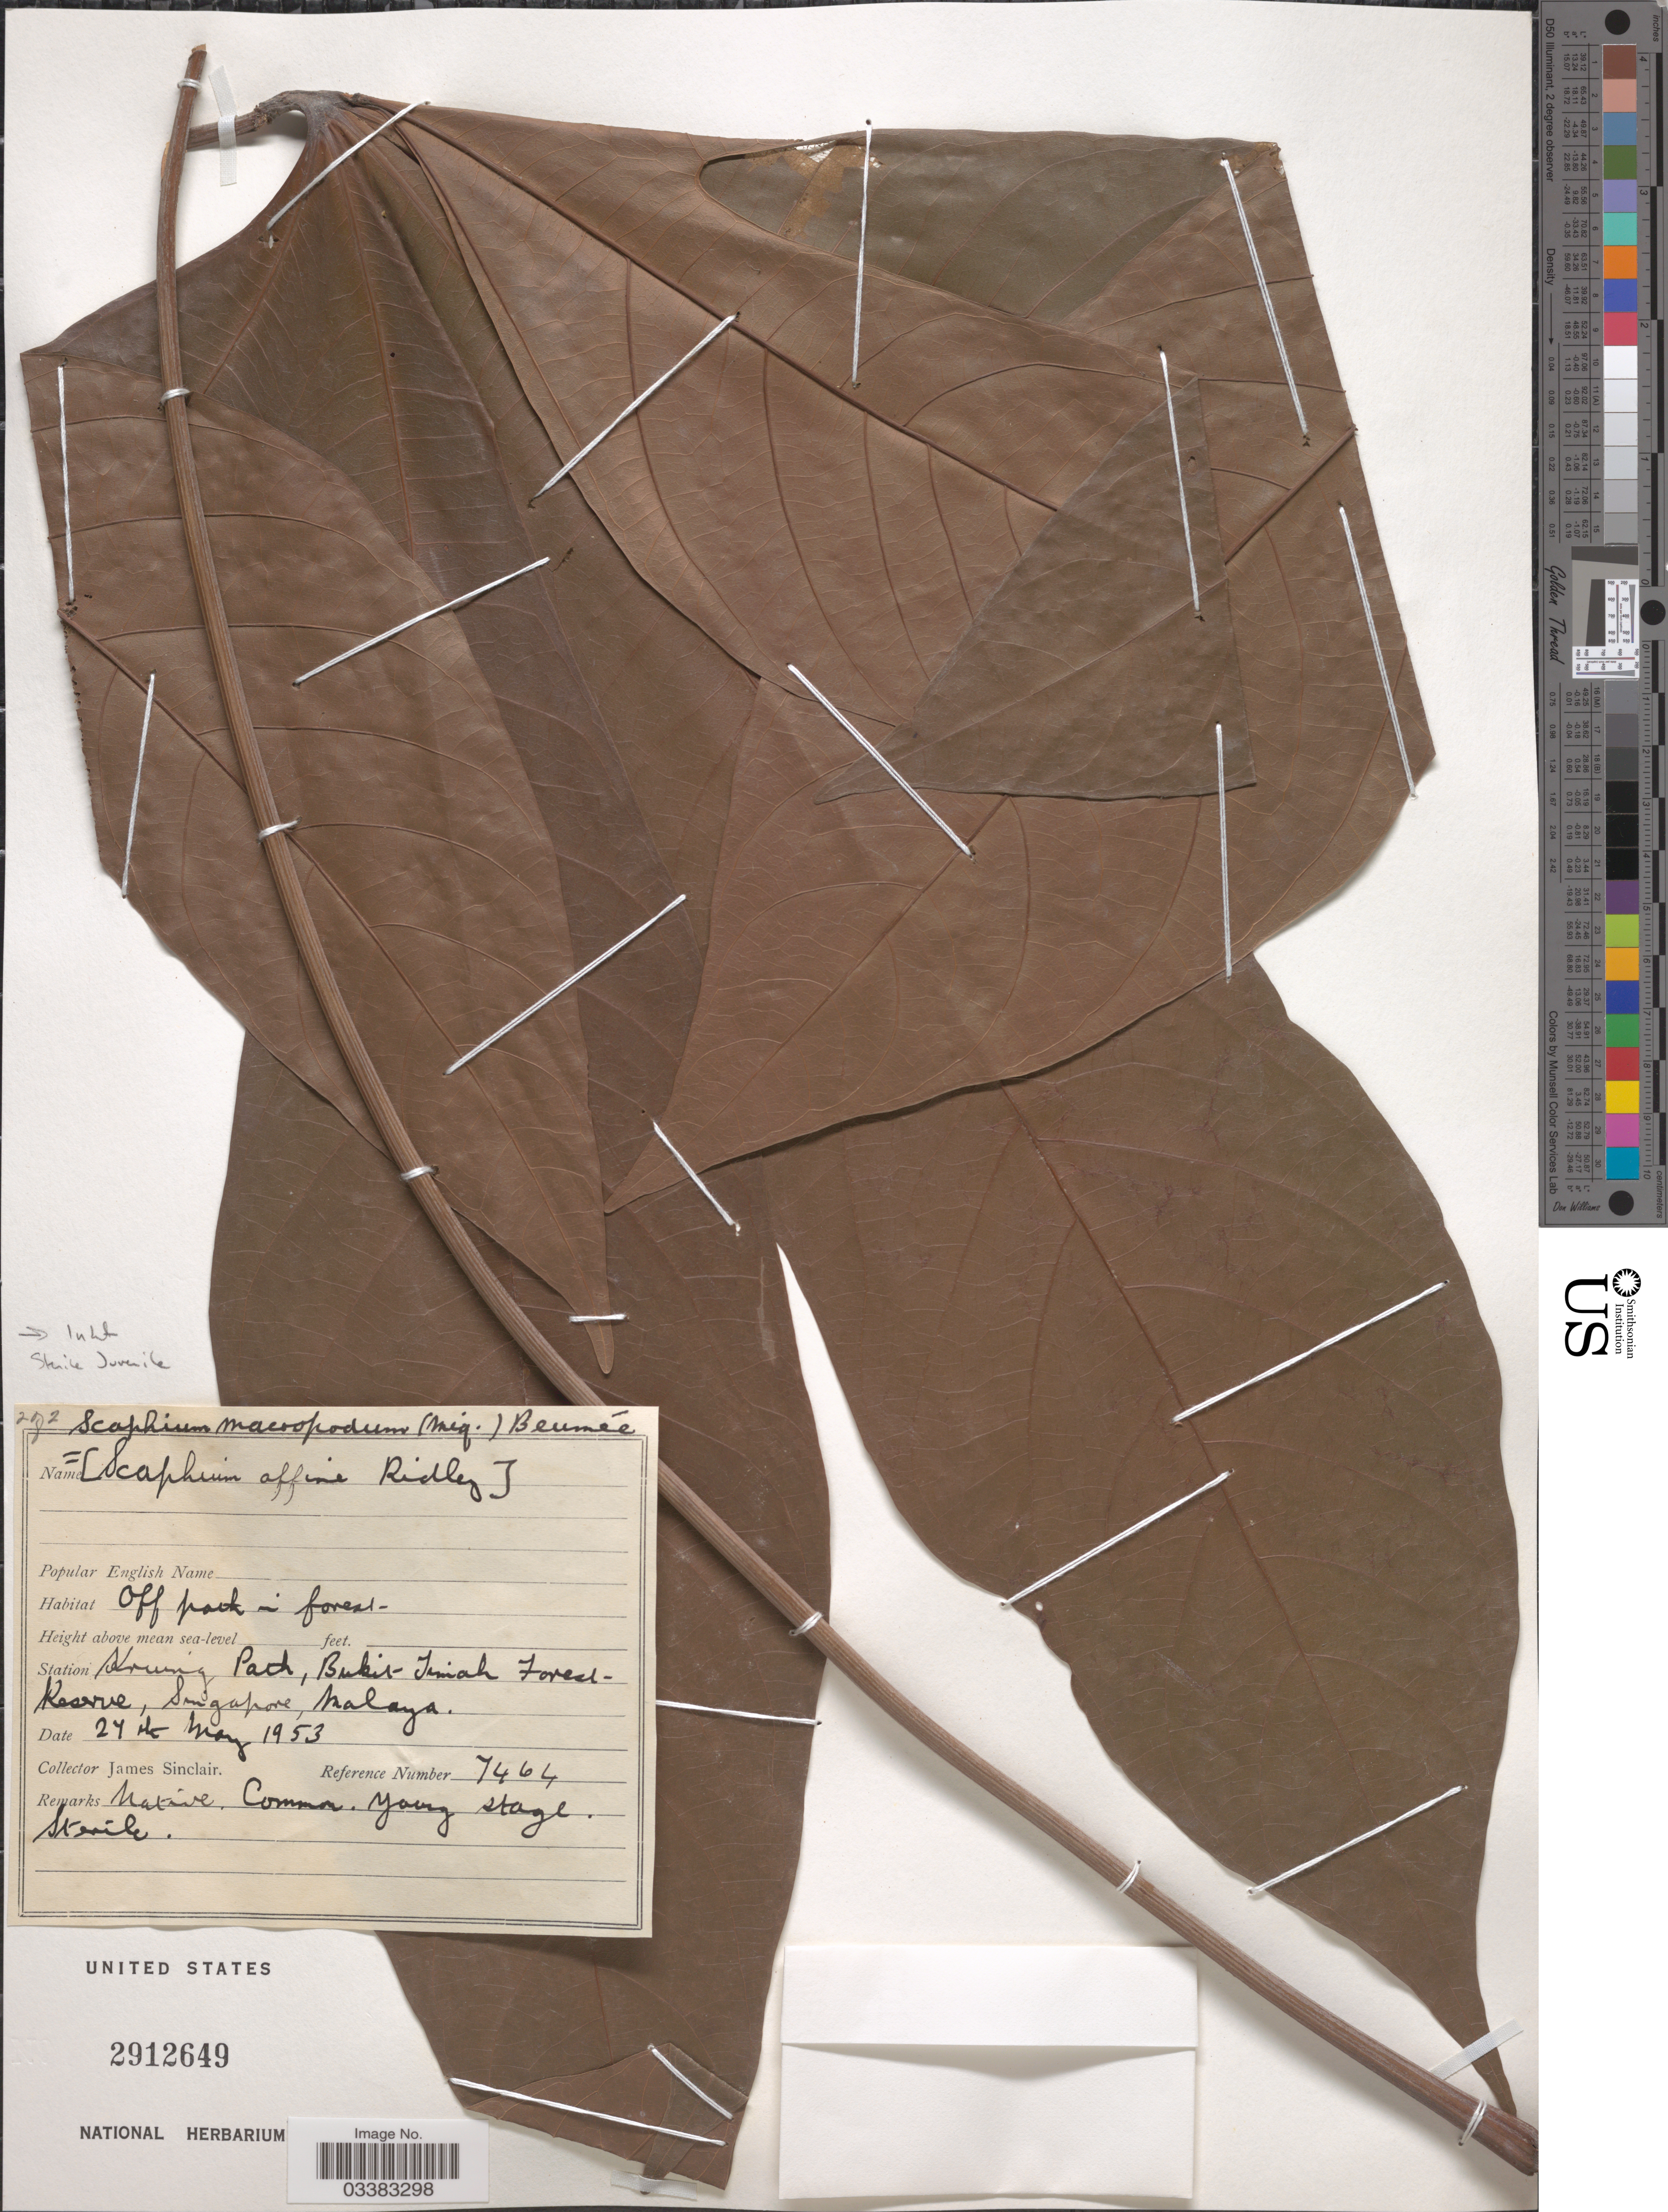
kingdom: Plantae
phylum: Tracheophyta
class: Magnoliopsida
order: Malvales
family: Malvaceae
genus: Scaphium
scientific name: Scaphium sp.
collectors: J. Sinclair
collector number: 7464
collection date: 1953-05-27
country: Singapore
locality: Station Kruing Path, Bukit Timah Forest Reserve, Singapore, Malaya.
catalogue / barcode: US 2912649